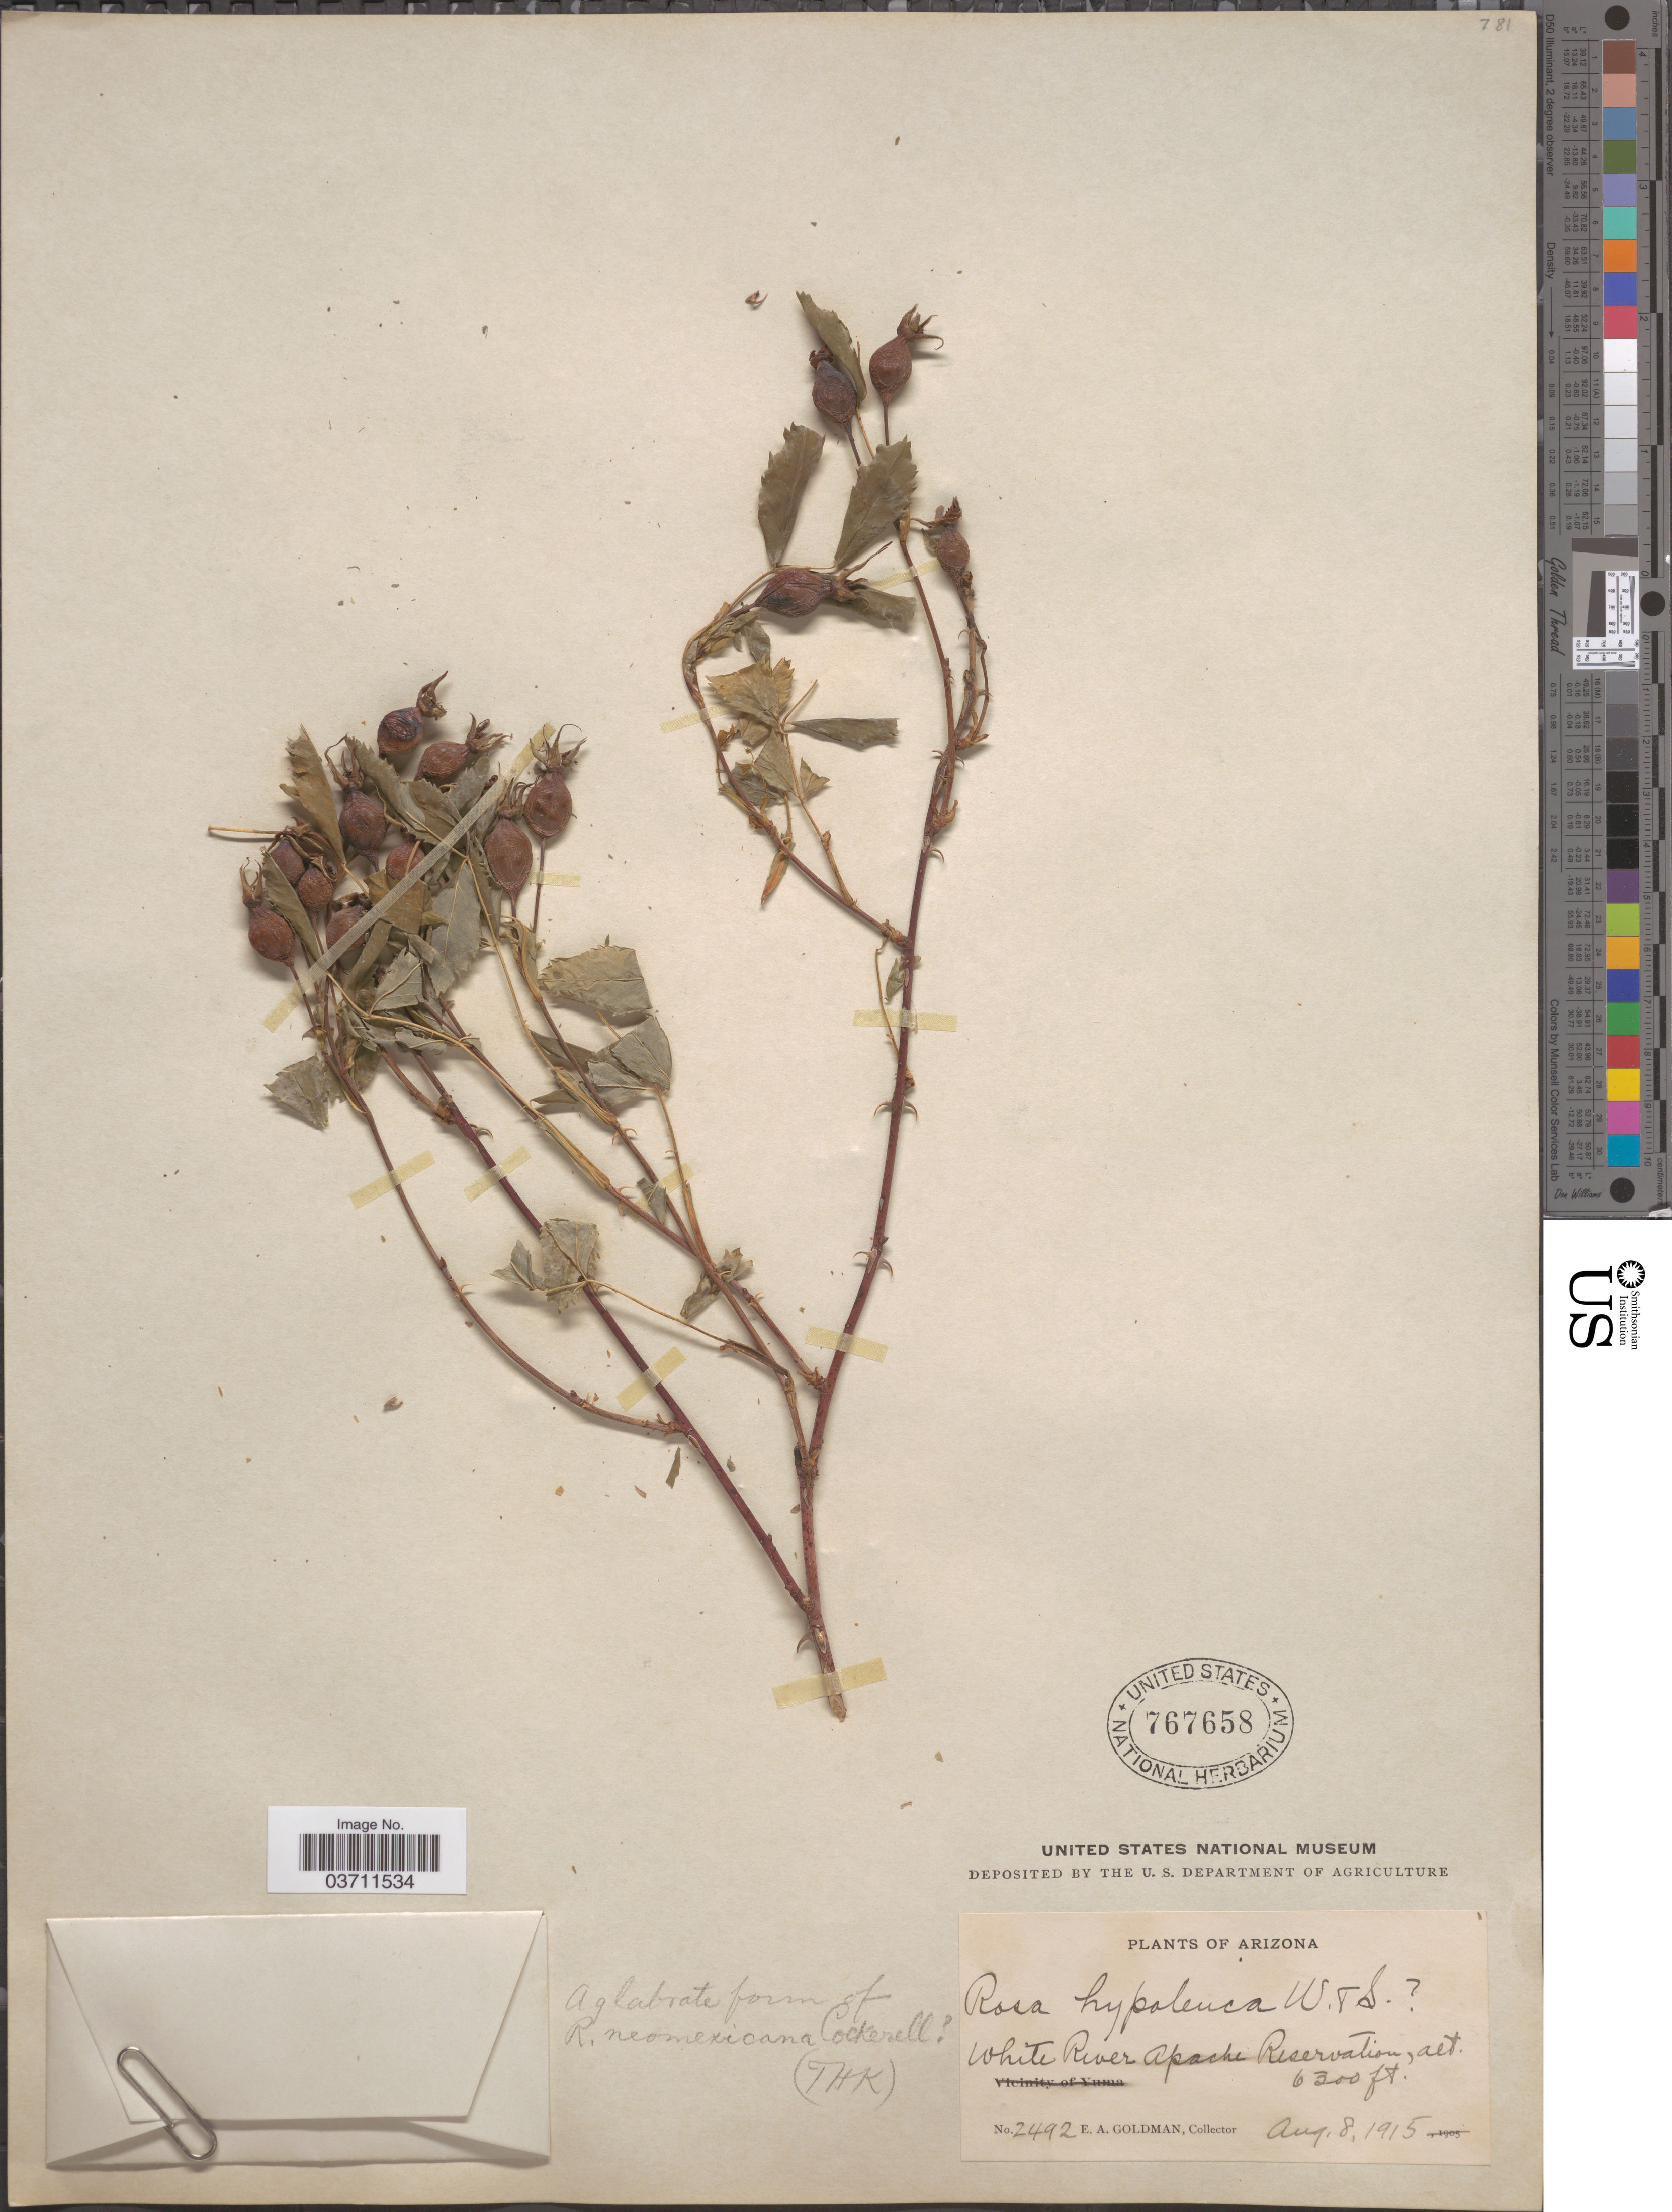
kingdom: Plantae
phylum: Tracheophyta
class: Magnoliopsida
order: Rosales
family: Rosaceae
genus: Rosa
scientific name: Rosa neomexicana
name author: Cockerell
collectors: E. A. Goldman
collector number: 2492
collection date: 1915-08-08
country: United States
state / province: Arizona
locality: White River Apache Reservation.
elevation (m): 1920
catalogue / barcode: US 767658